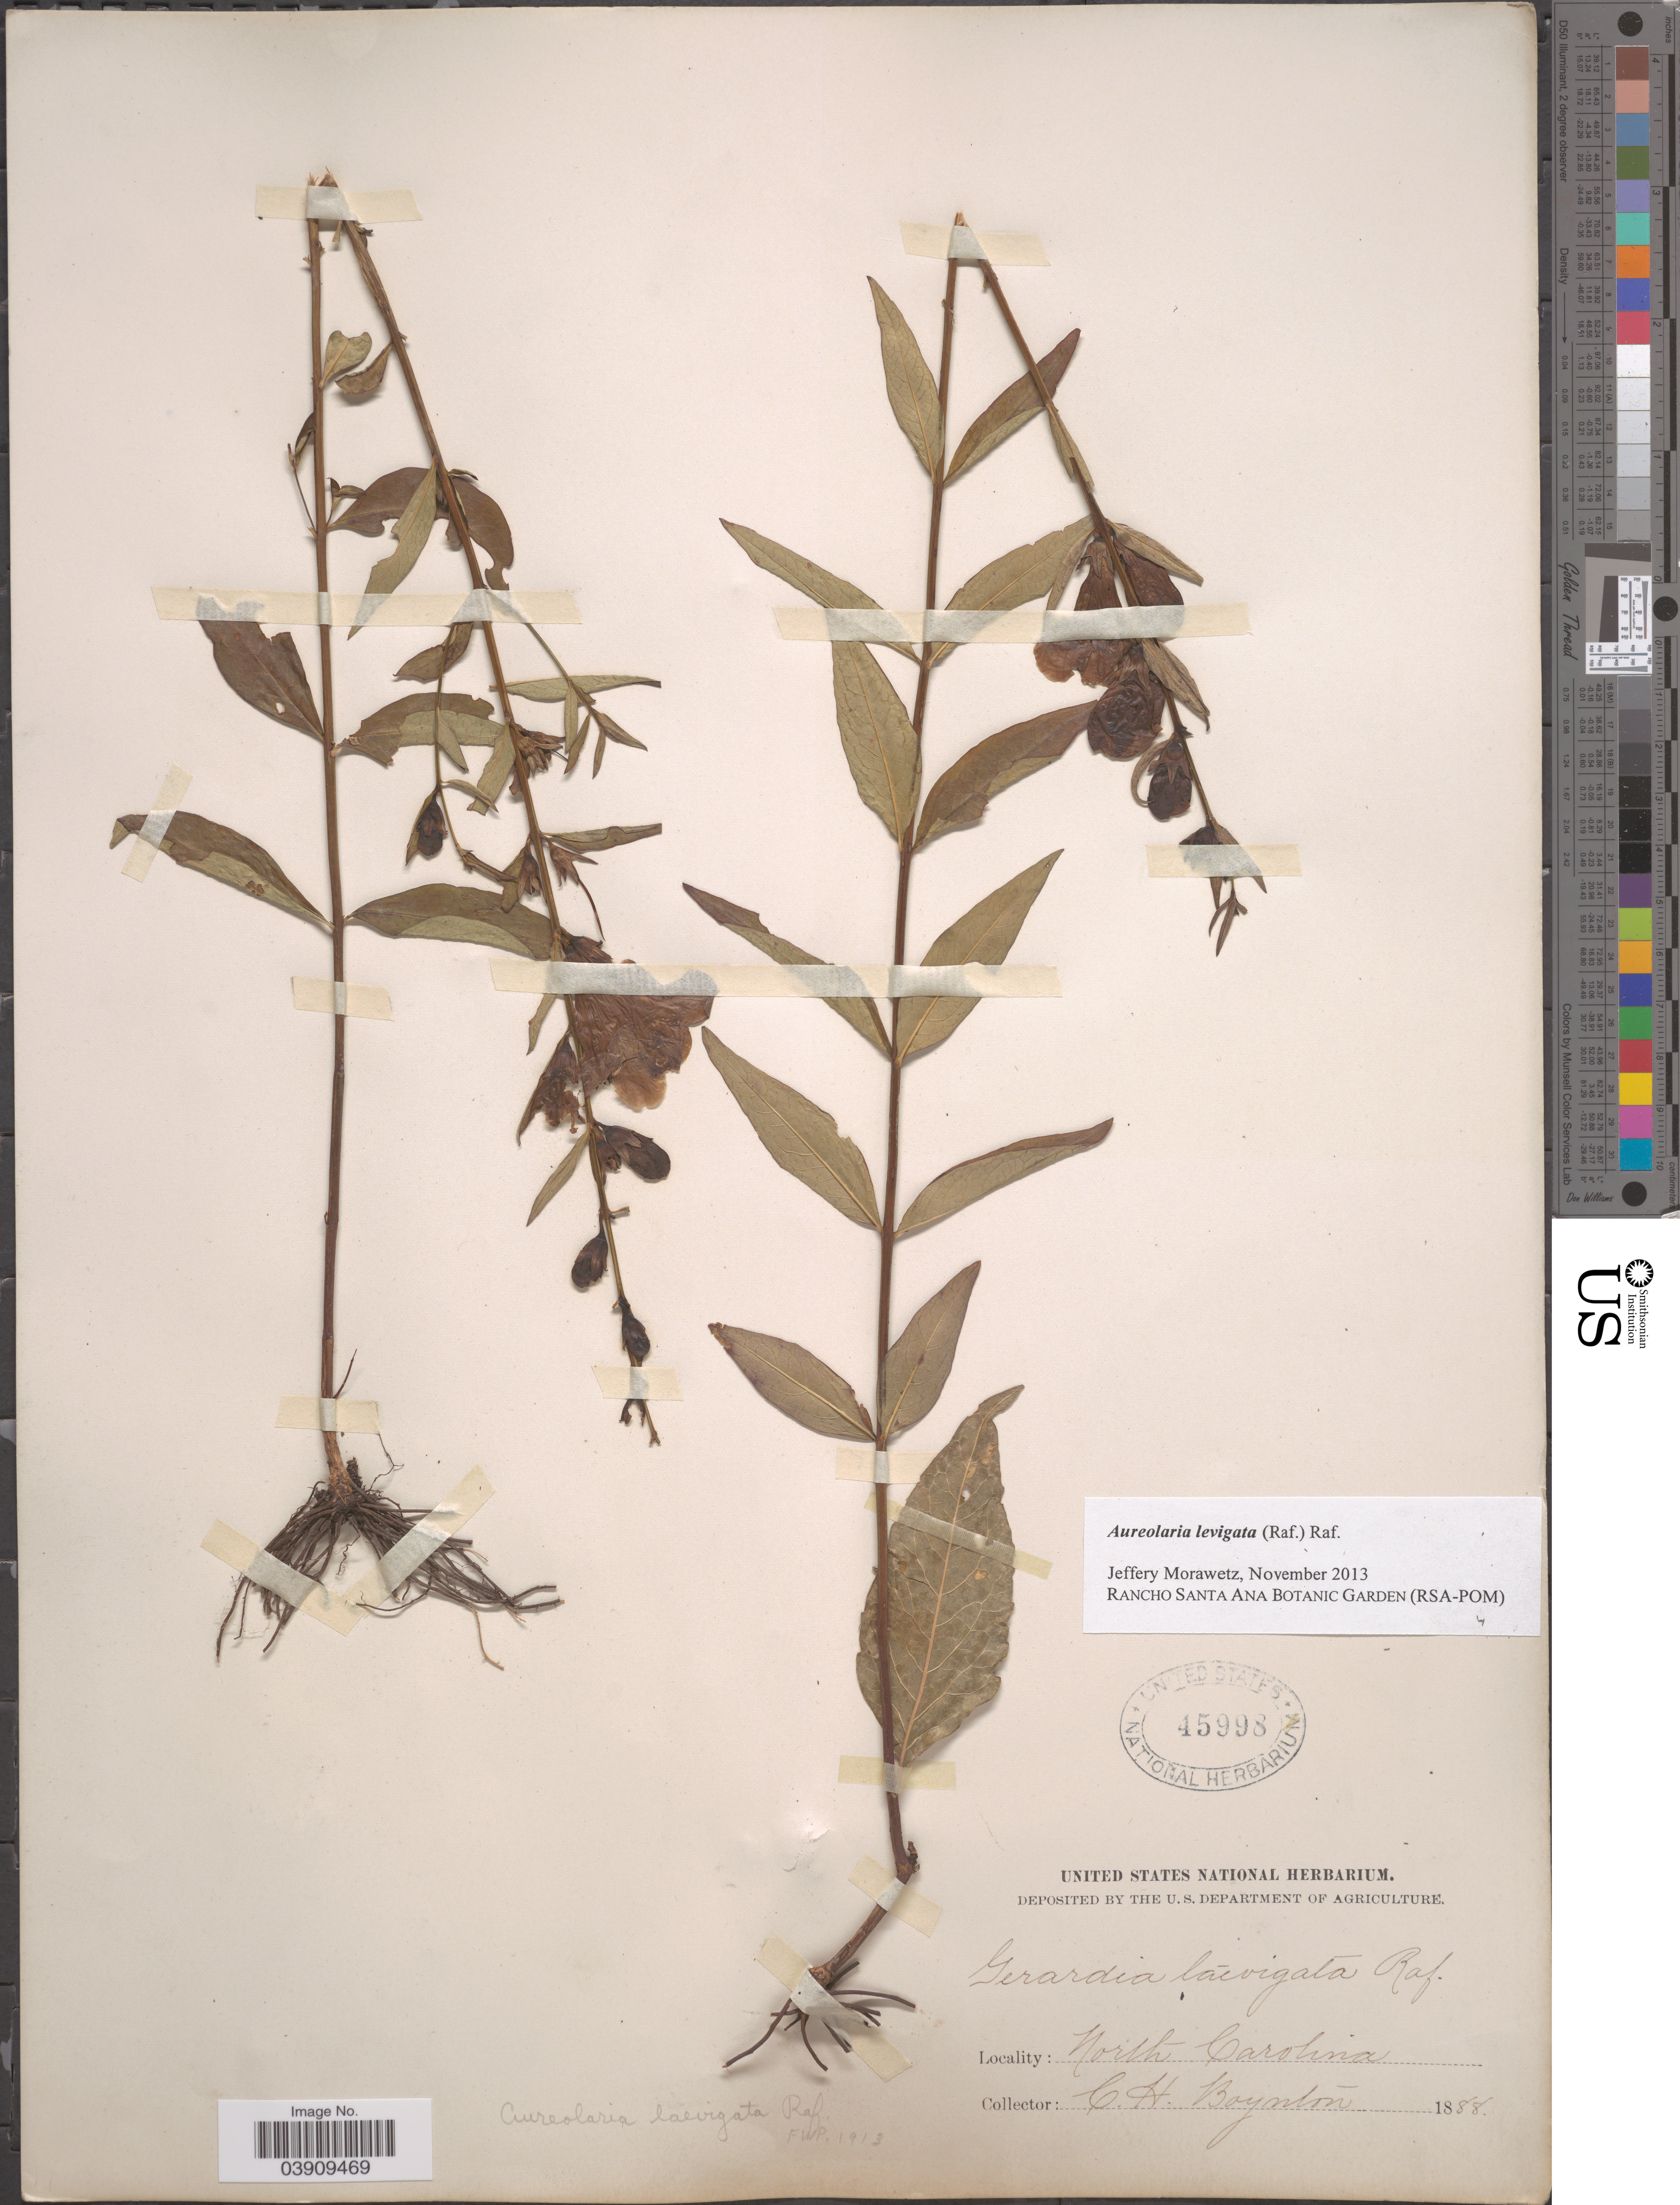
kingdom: Plantae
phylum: Tracheophyta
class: Magnoliopsida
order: Lamiales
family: Orobanchaceae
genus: Aureolaria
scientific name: Aureolaria laevigata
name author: (Raf.) Raf.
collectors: C. Boynton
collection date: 1888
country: United States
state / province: North Carolina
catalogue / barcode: US 45998